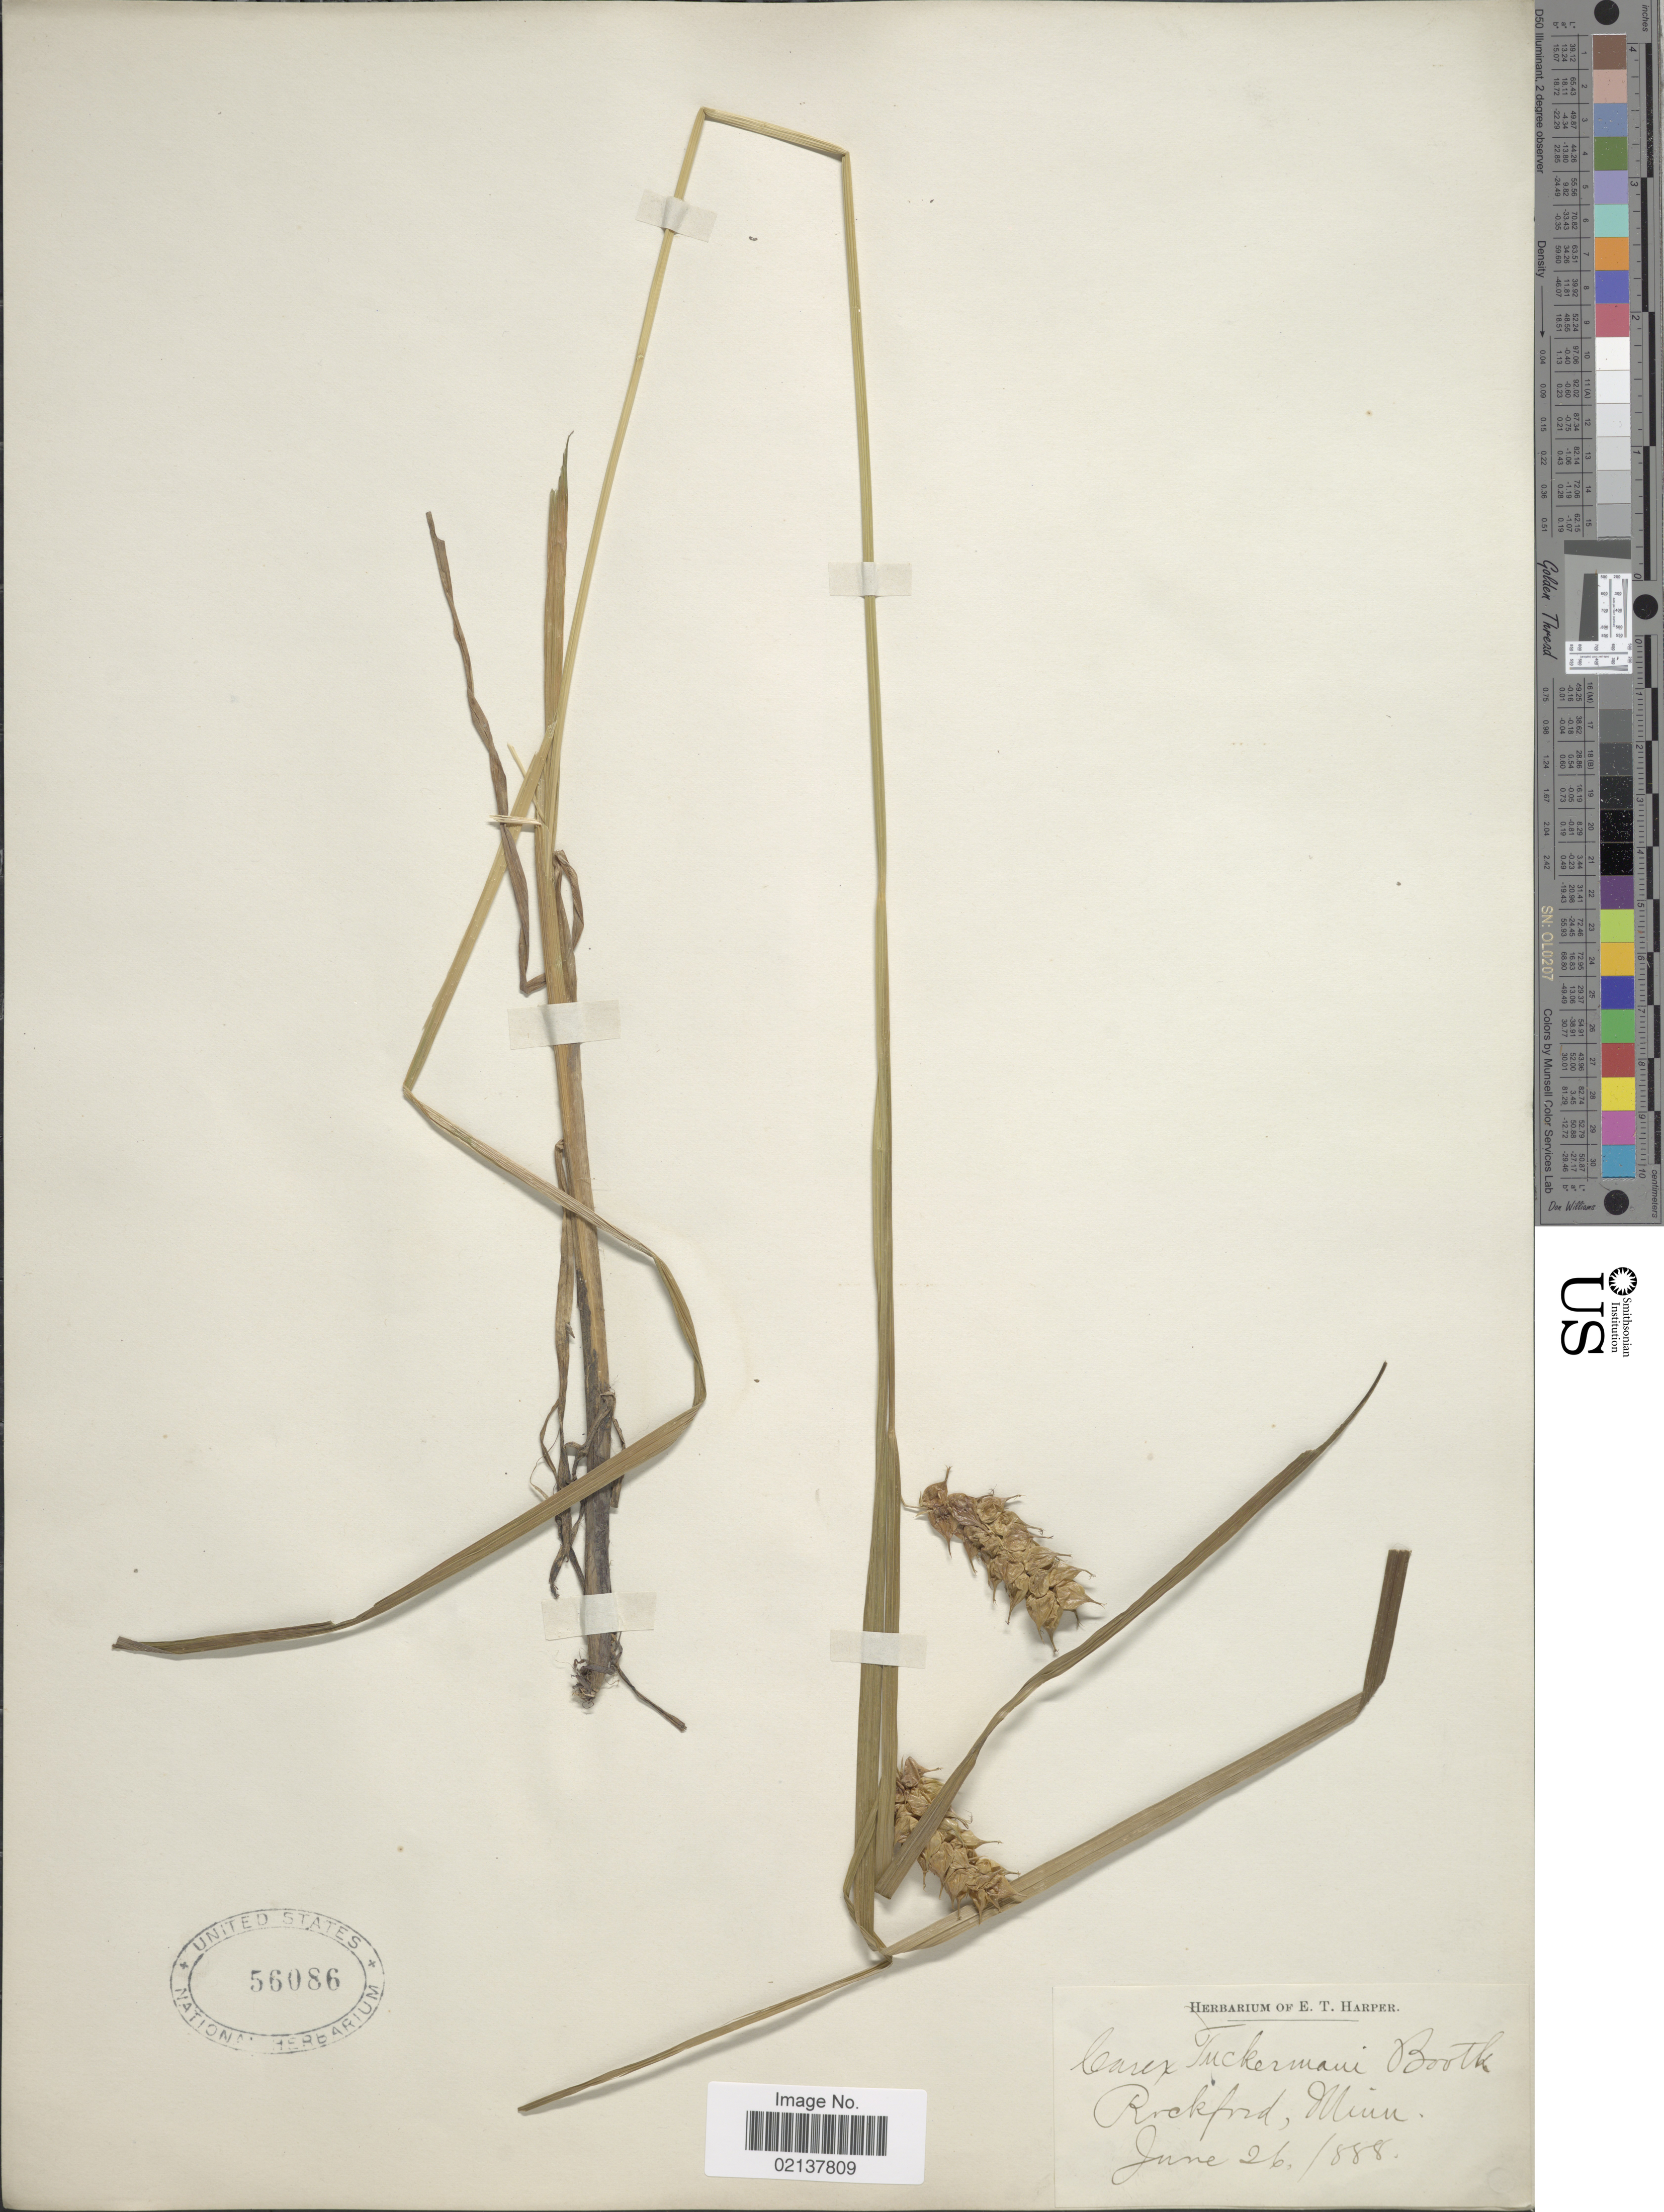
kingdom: Plantae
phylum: Tracheophyta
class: Liliopsida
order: Poales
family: Cyperaceae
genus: Carex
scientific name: Carex tuckermanii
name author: Boott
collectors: Ex Herb. E. T. Harper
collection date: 1888-06-26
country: United States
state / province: Minnesota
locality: Rockford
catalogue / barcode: US 56086